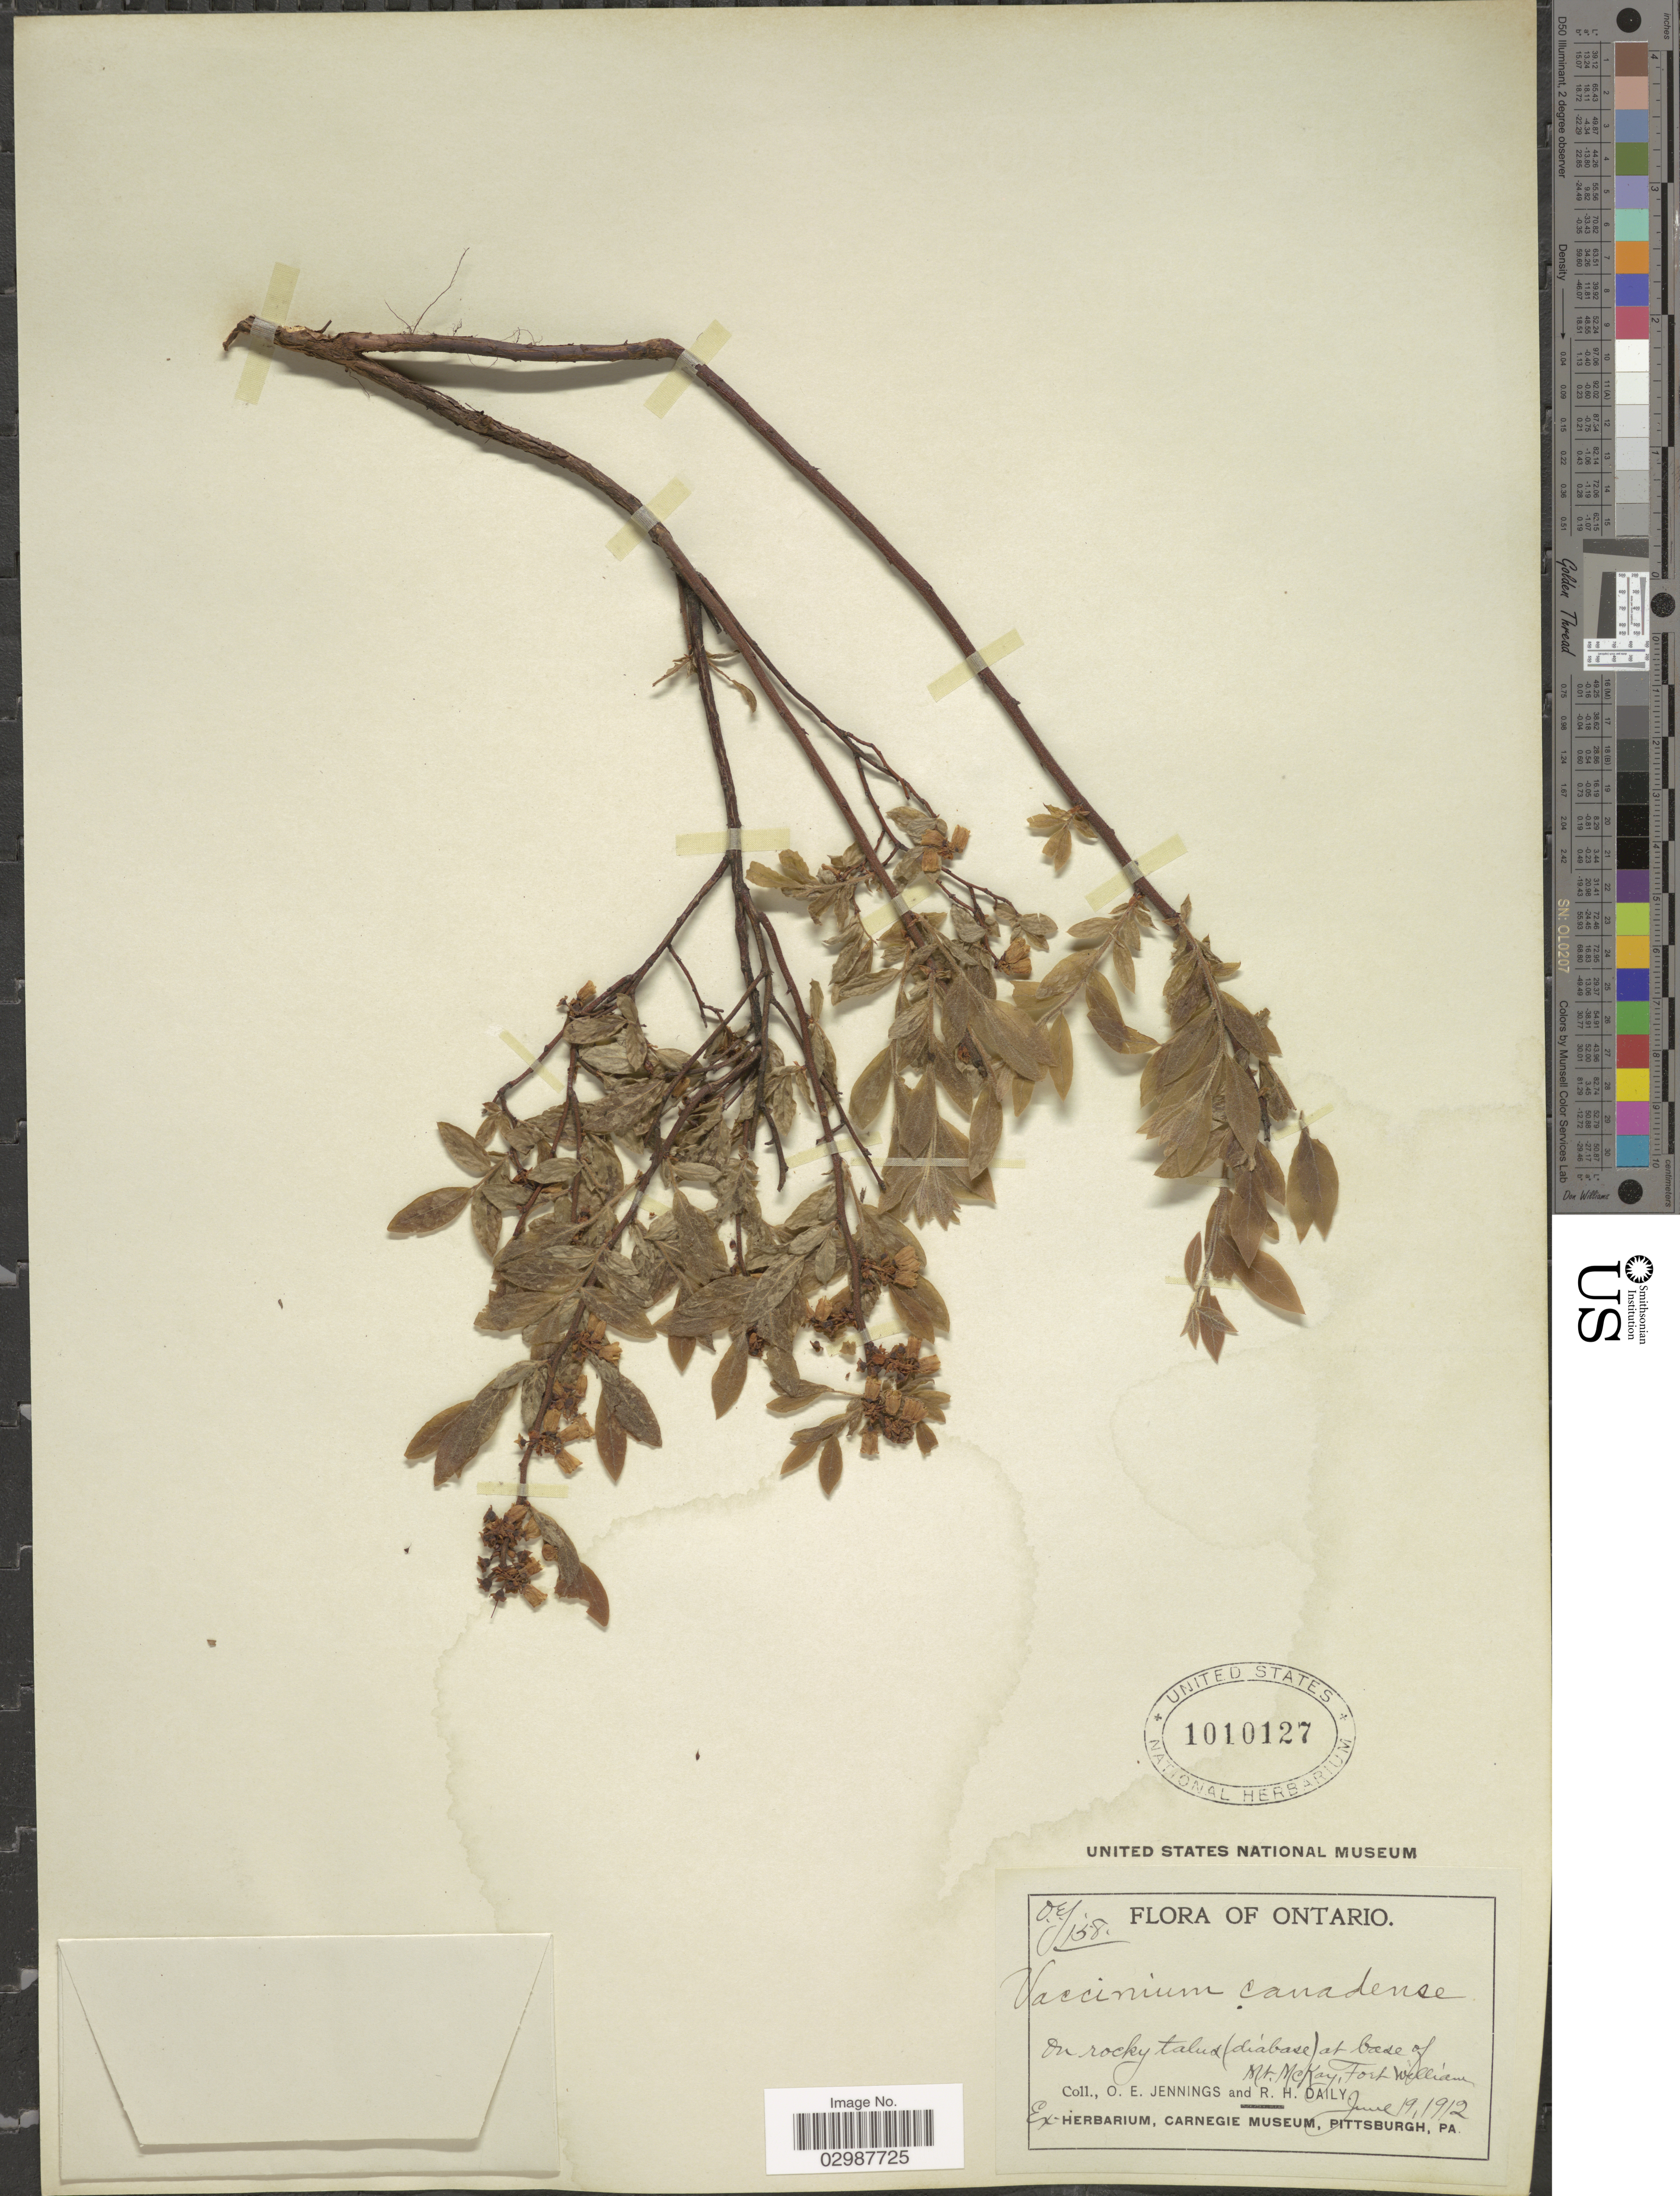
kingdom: Plantae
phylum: Tracheophyta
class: Magnoliopsida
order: Ericales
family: Ericaceae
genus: Vaccinium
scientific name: Vaccinium canadense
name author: Kalm ex Richardson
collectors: O. E. Jennings & R. Daily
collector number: O.E.J.158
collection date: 1912-06-19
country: Canada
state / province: Ontario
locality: At base of Mt. McKay, Fort William.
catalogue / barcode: US 1010127